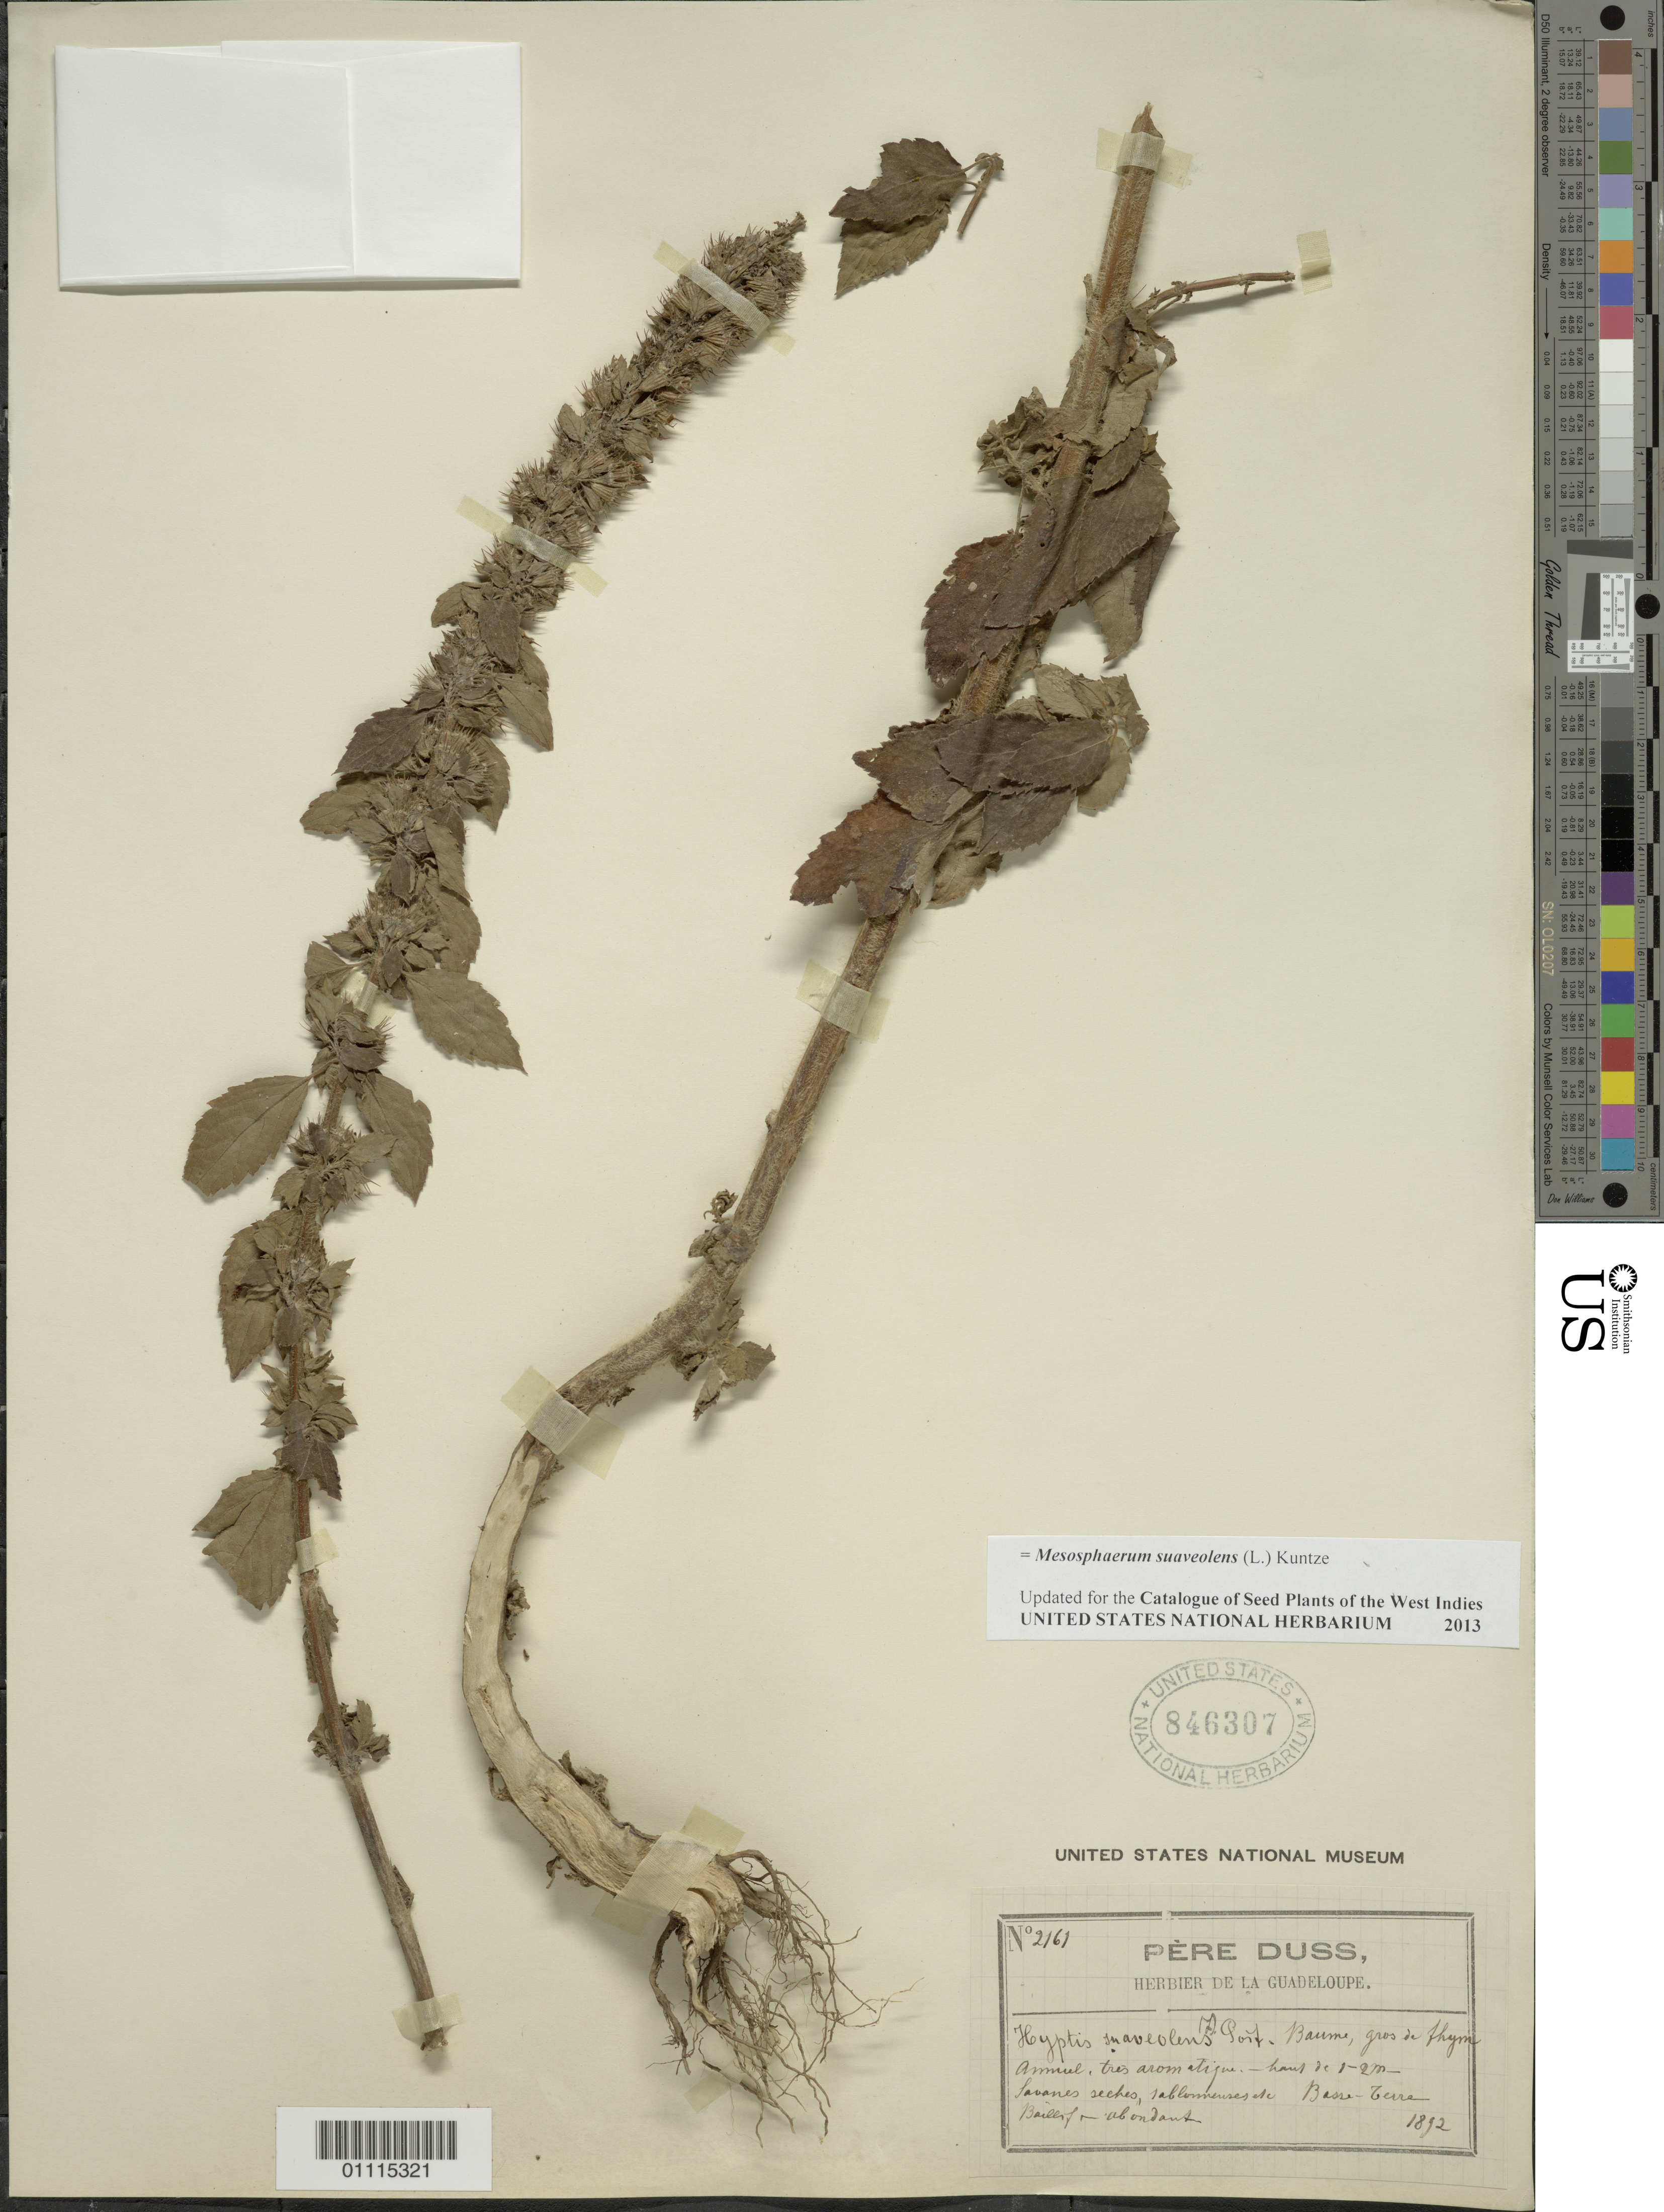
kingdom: Plantae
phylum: Tracheophyta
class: Magnoliopsida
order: Lamiales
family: Lamiaceae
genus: Mesosphaerum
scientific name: Mesosphaerum suaveolens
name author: (L.) Kuntze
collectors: Père Duss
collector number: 2161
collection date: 1892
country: Guadeloupe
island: Basse Terre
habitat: Savanes seches, sablemenses, etc.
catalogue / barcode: US 846307